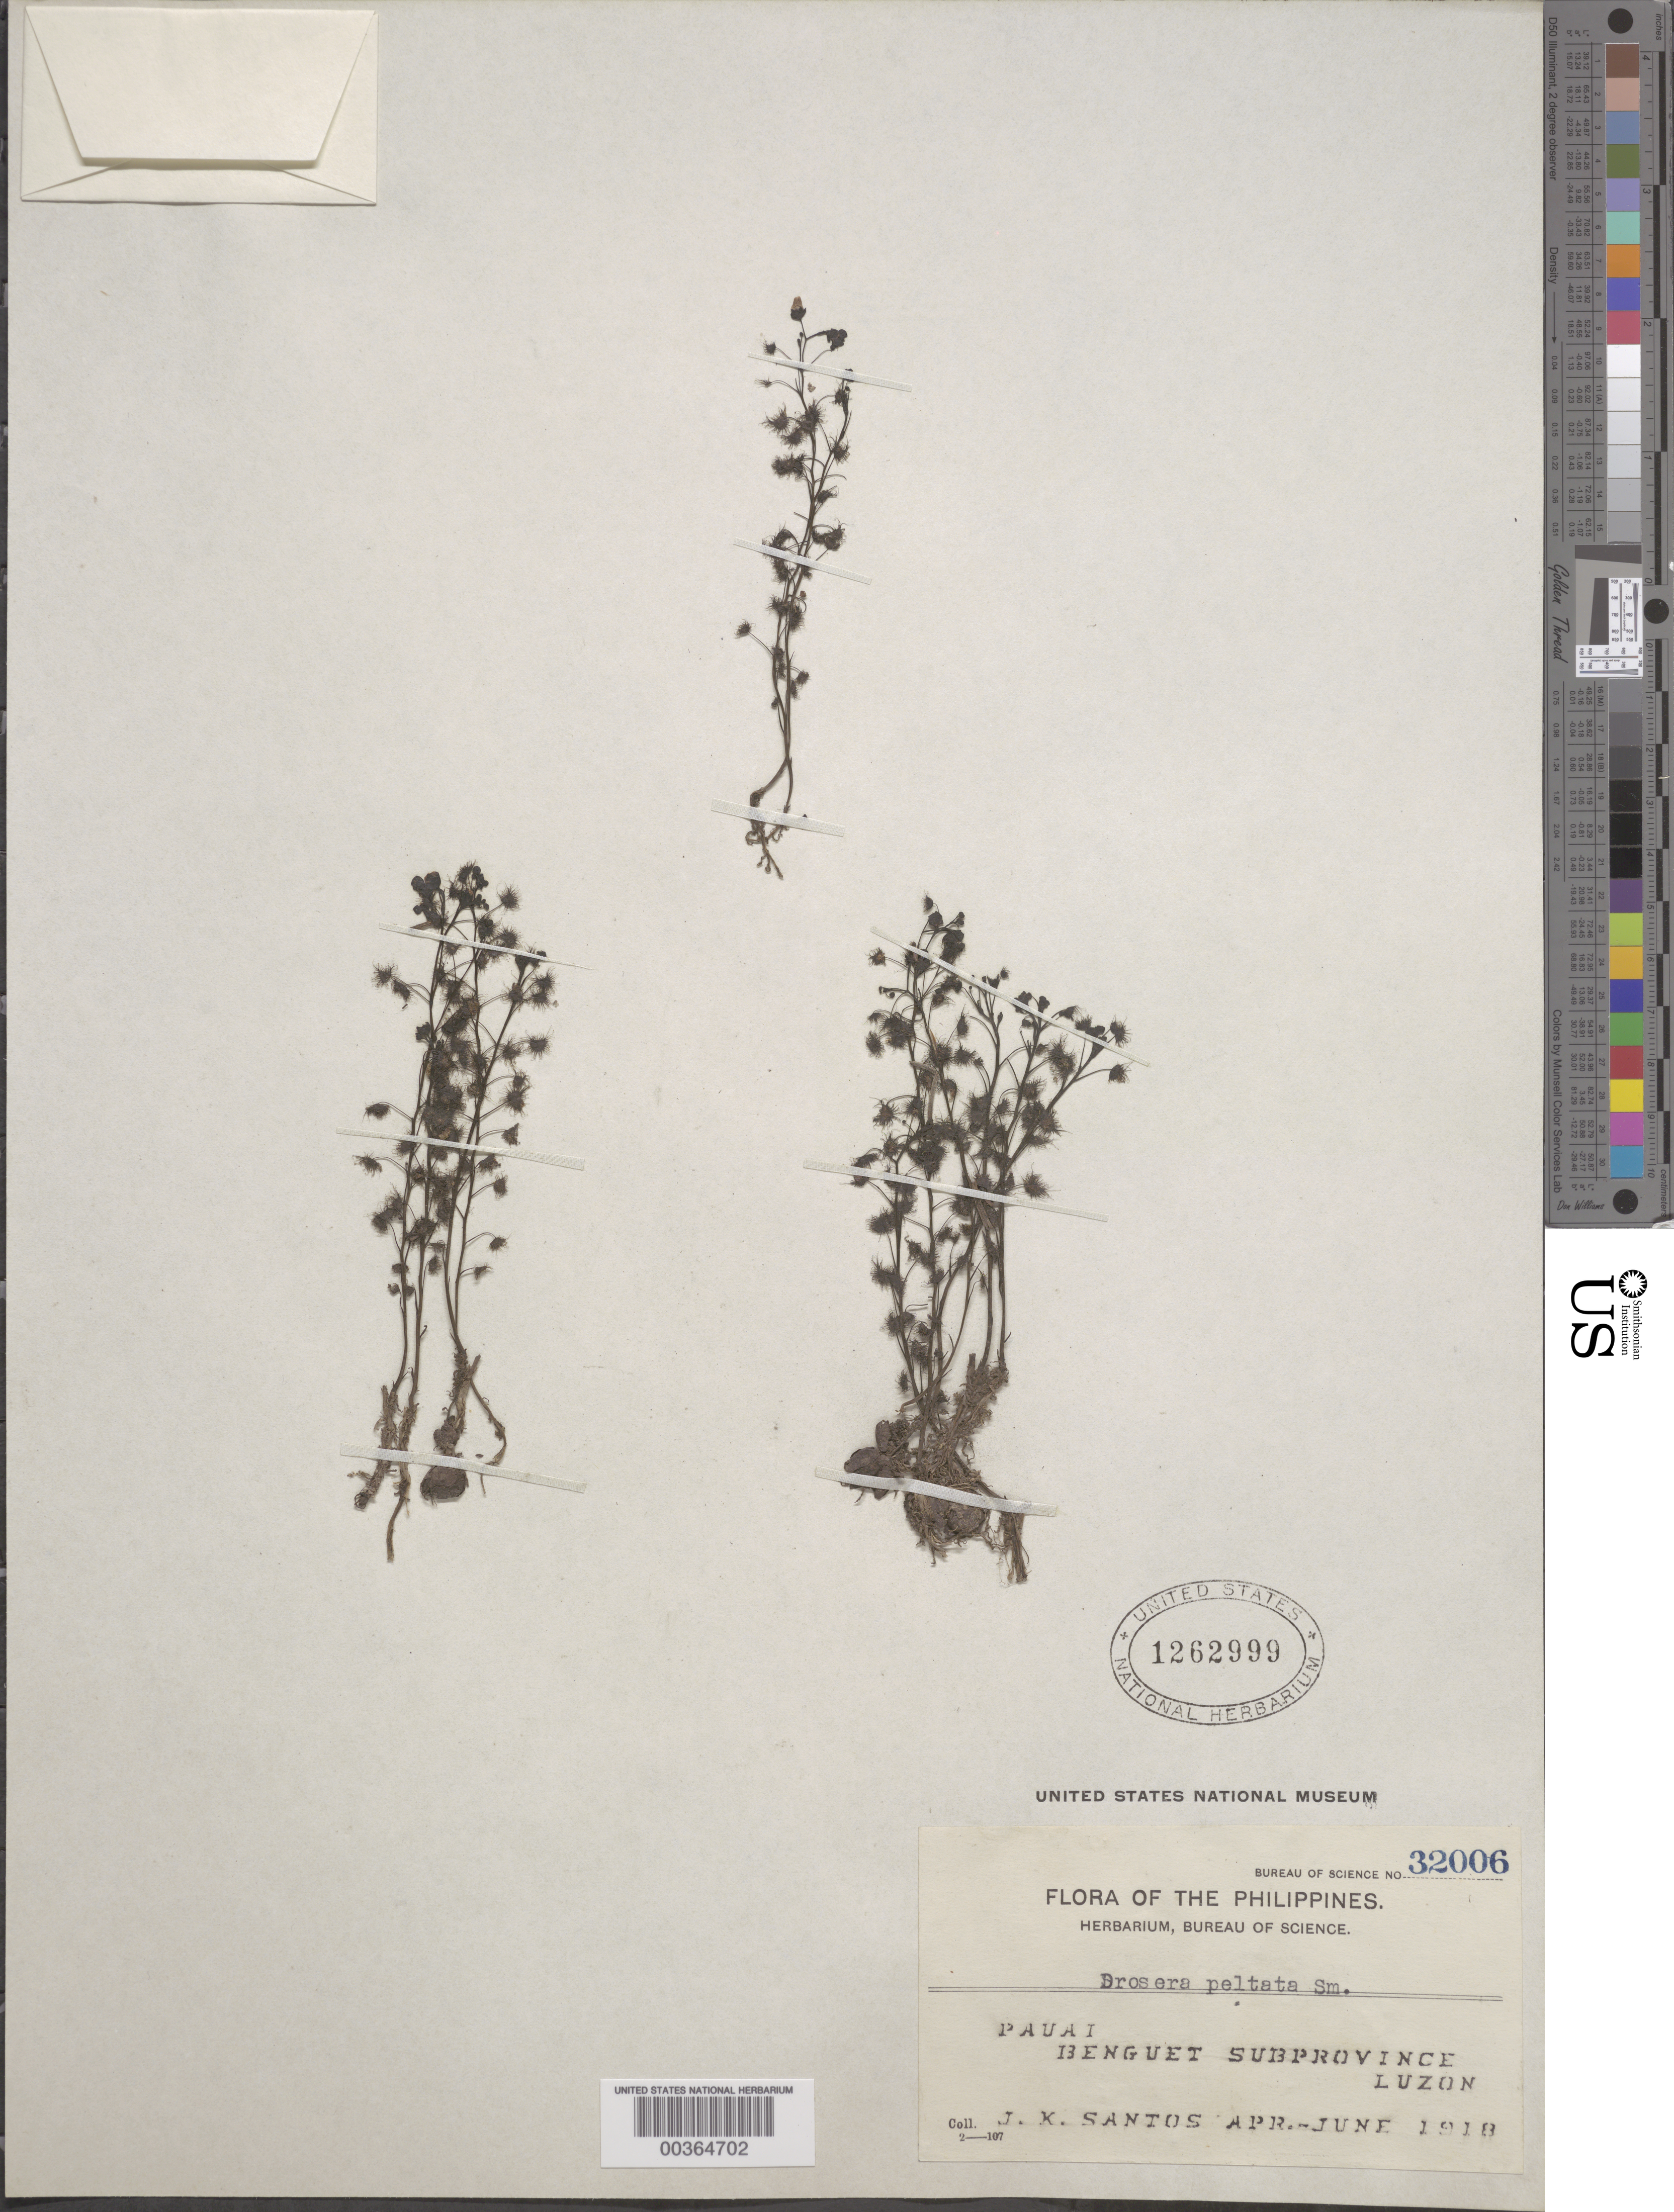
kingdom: Plantae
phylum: Tracheophyta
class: Magnoliopsida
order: Caryophyllales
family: Droseraceae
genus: Drosera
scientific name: Drosera peltata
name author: Sm. ex Willd.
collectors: J. K. Santos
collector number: Bur. Sci. 32006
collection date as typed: Apr 1918 to -- Jun 1918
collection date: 1918-04/1918-06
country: Philippines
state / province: Cordillera (Administrative Region)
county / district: Benguet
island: Luzon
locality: Pauai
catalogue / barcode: US 1262999